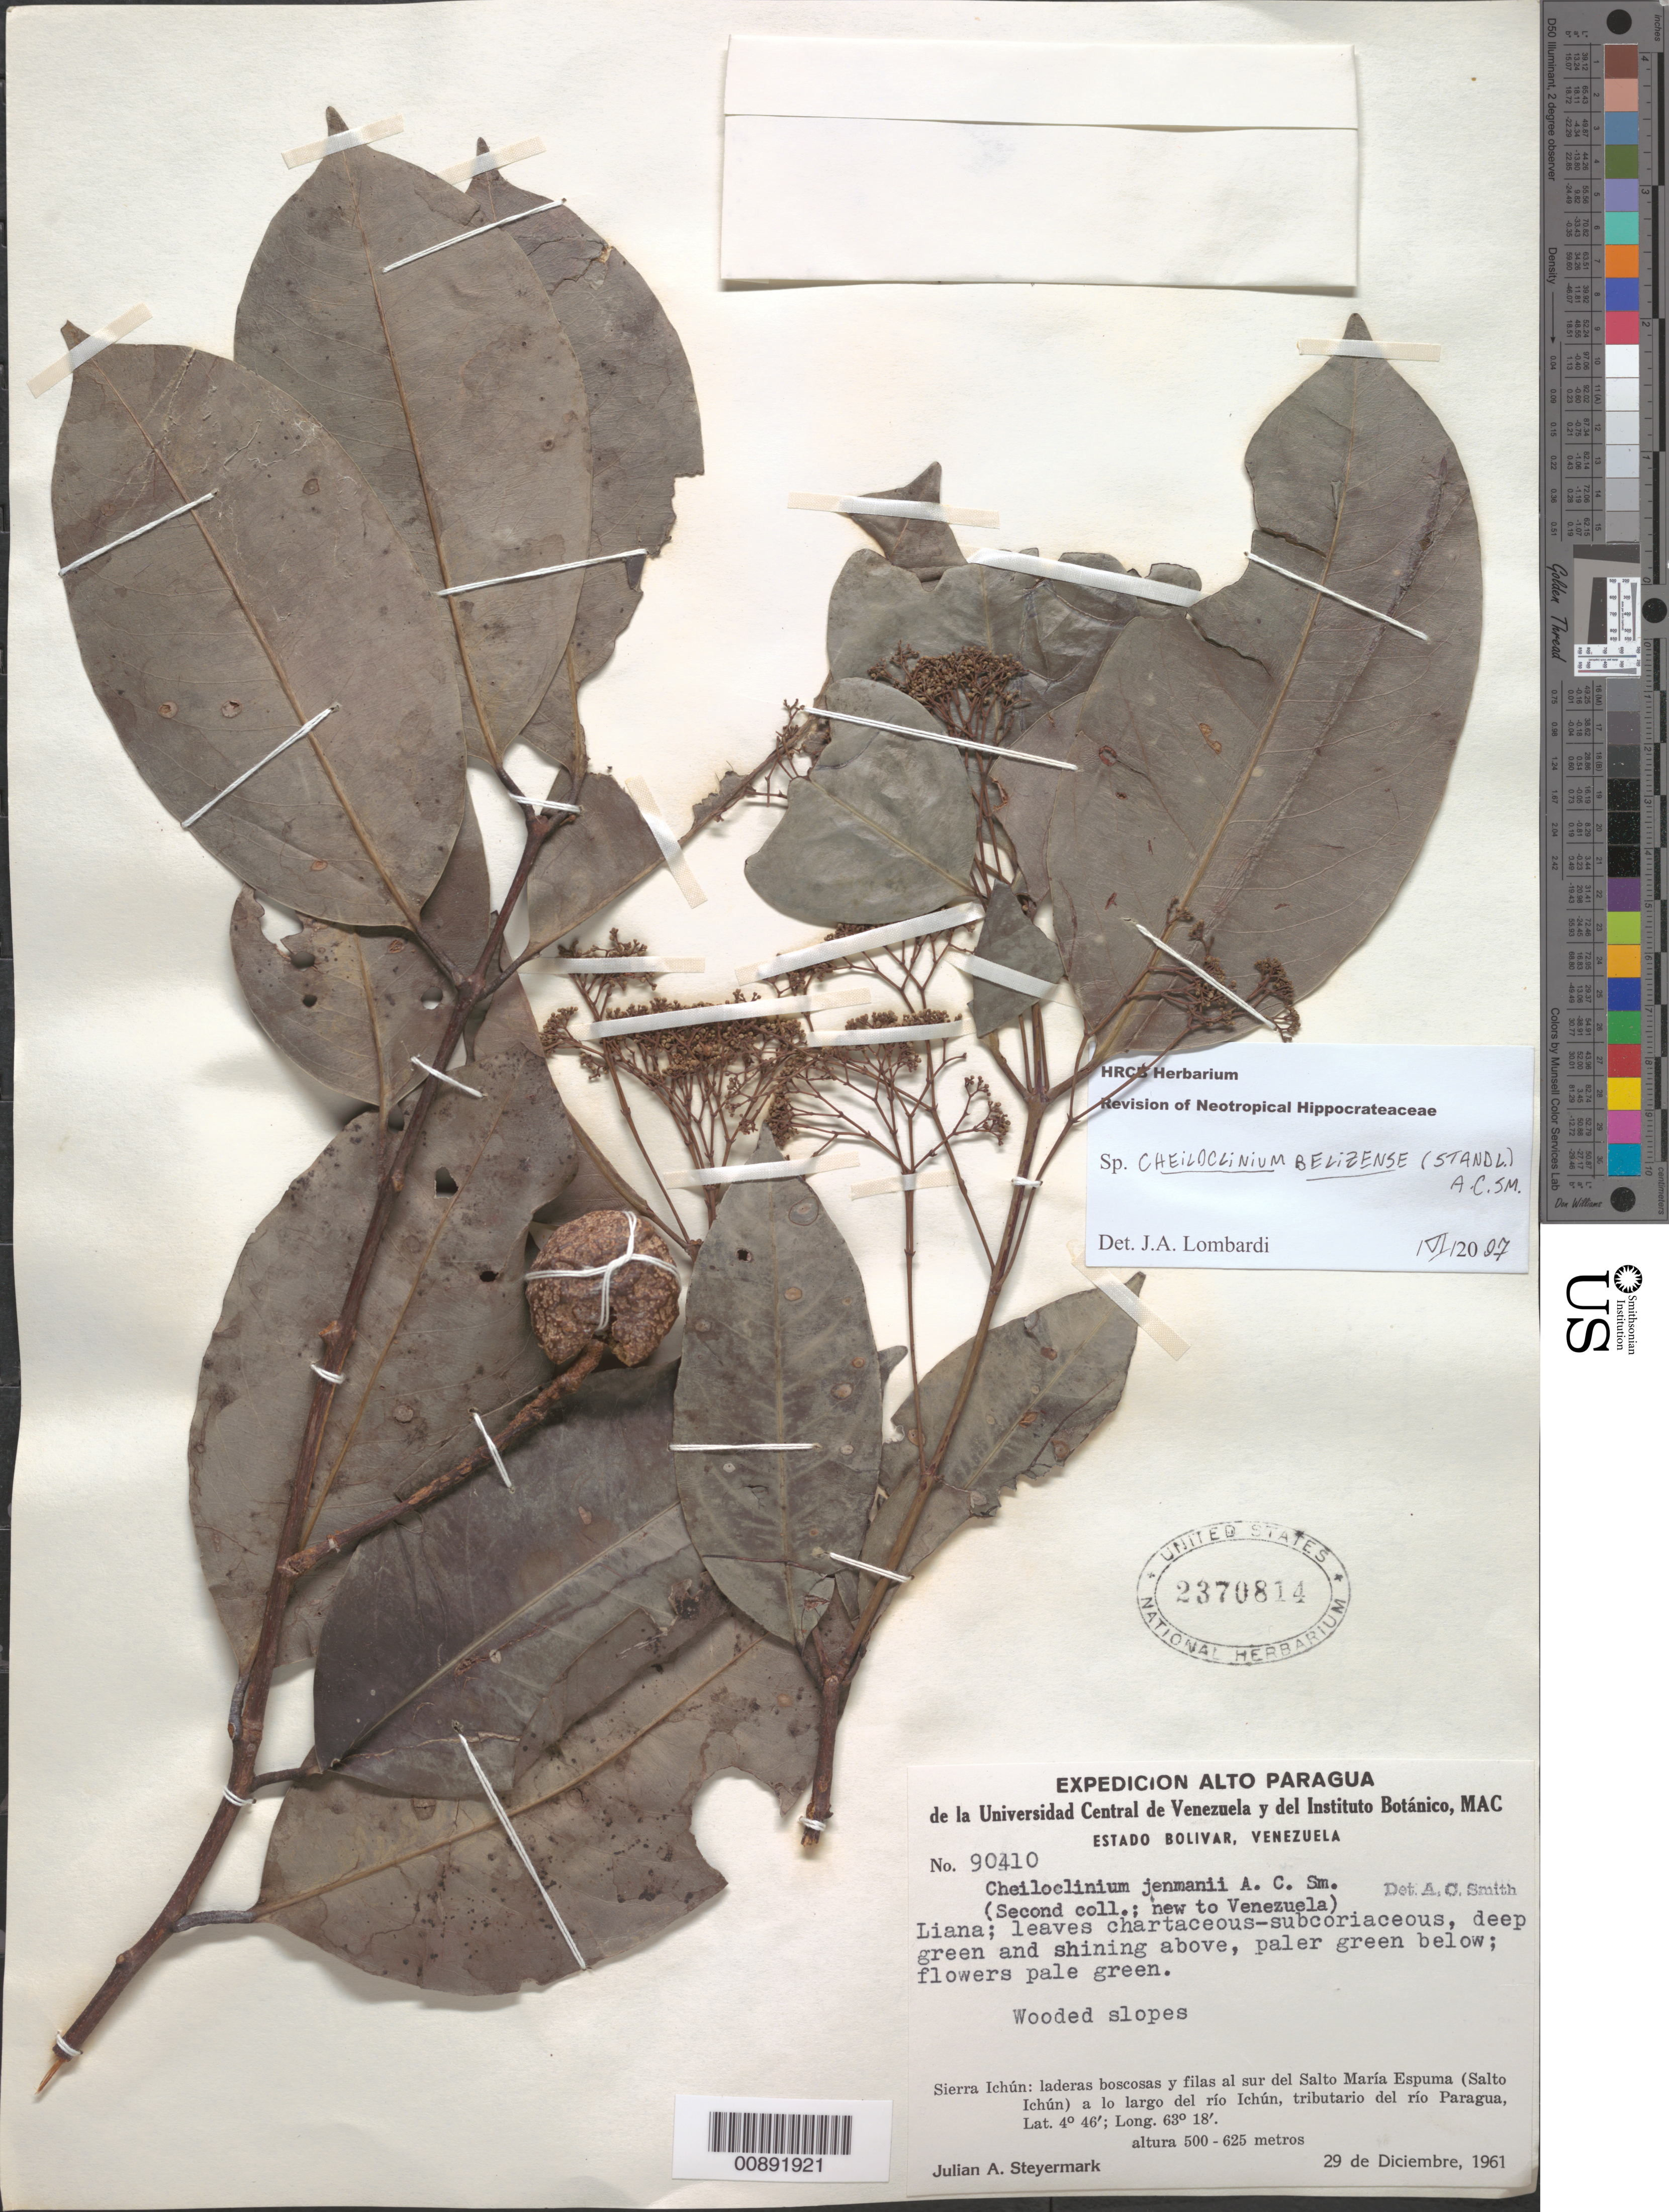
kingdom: Plantae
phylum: Tracheophyta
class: Magnoliopsida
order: Celastrales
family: Celastraceae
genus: Cheiloclinium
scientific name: Cheiloclinium belizense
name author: (Standl.) A.C. Sm.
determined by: Lombardi, Julio A.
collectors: J. Steyermark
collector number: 90410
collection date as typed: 29-Dec-61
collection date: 1961-12-29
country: Venezuela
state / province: Bolívar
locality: Sierra Ichún: Salto María Espuma (Salto Ichún) del Río Ichún (tributary of río Paragua)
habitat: Wooded slopes; laderas boscosas y filas al sur del salto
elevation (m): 500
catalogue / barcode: US 2370814